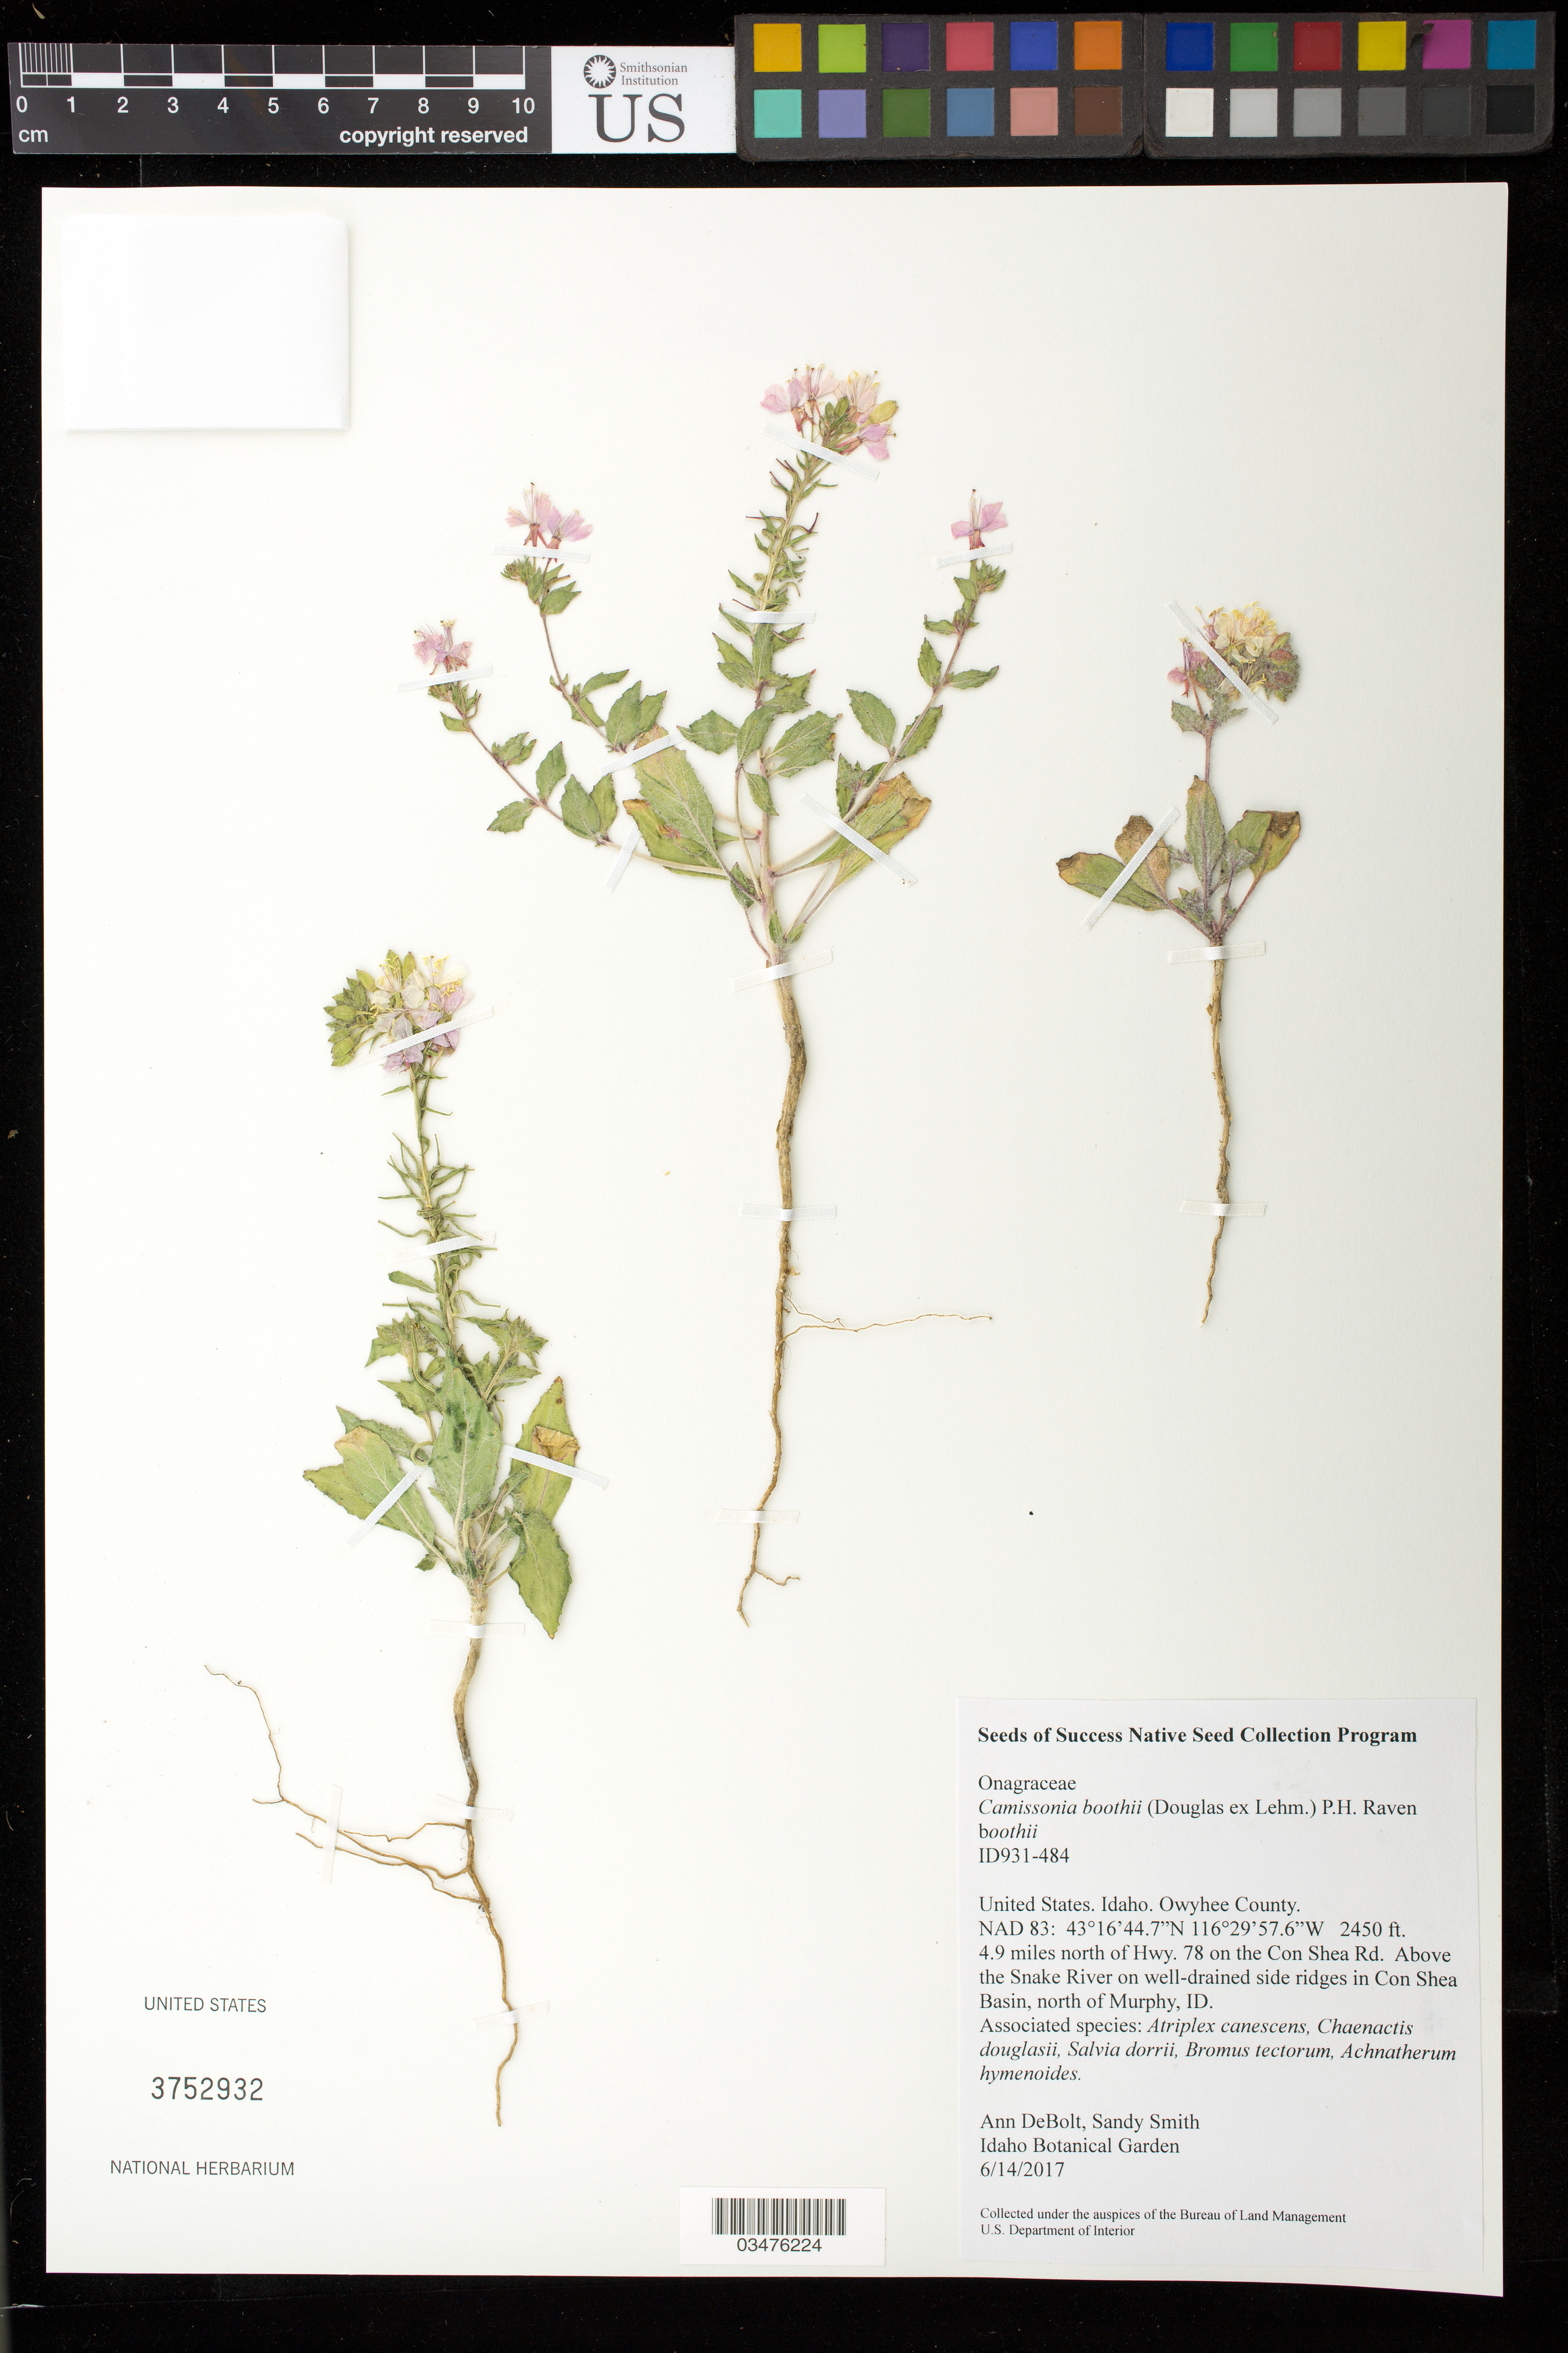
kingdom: Plantae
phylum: Tracheophyta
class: Magnoliopsida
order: Myrtales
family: Onagraceae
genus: Camissonia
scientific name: Camissonia boothii subsp. boothii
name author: (Douglas) P.H. Raven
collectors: A. DeBolt, S. Smith & D. Smith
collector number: ID931-484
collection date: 2017-06-14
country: United States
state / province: Idaho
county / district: Owyhee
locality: Above the Snake River in Con Shea Basin, north of Murphy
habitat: Salt desert shrub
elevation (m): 747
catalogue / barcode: US 3752932